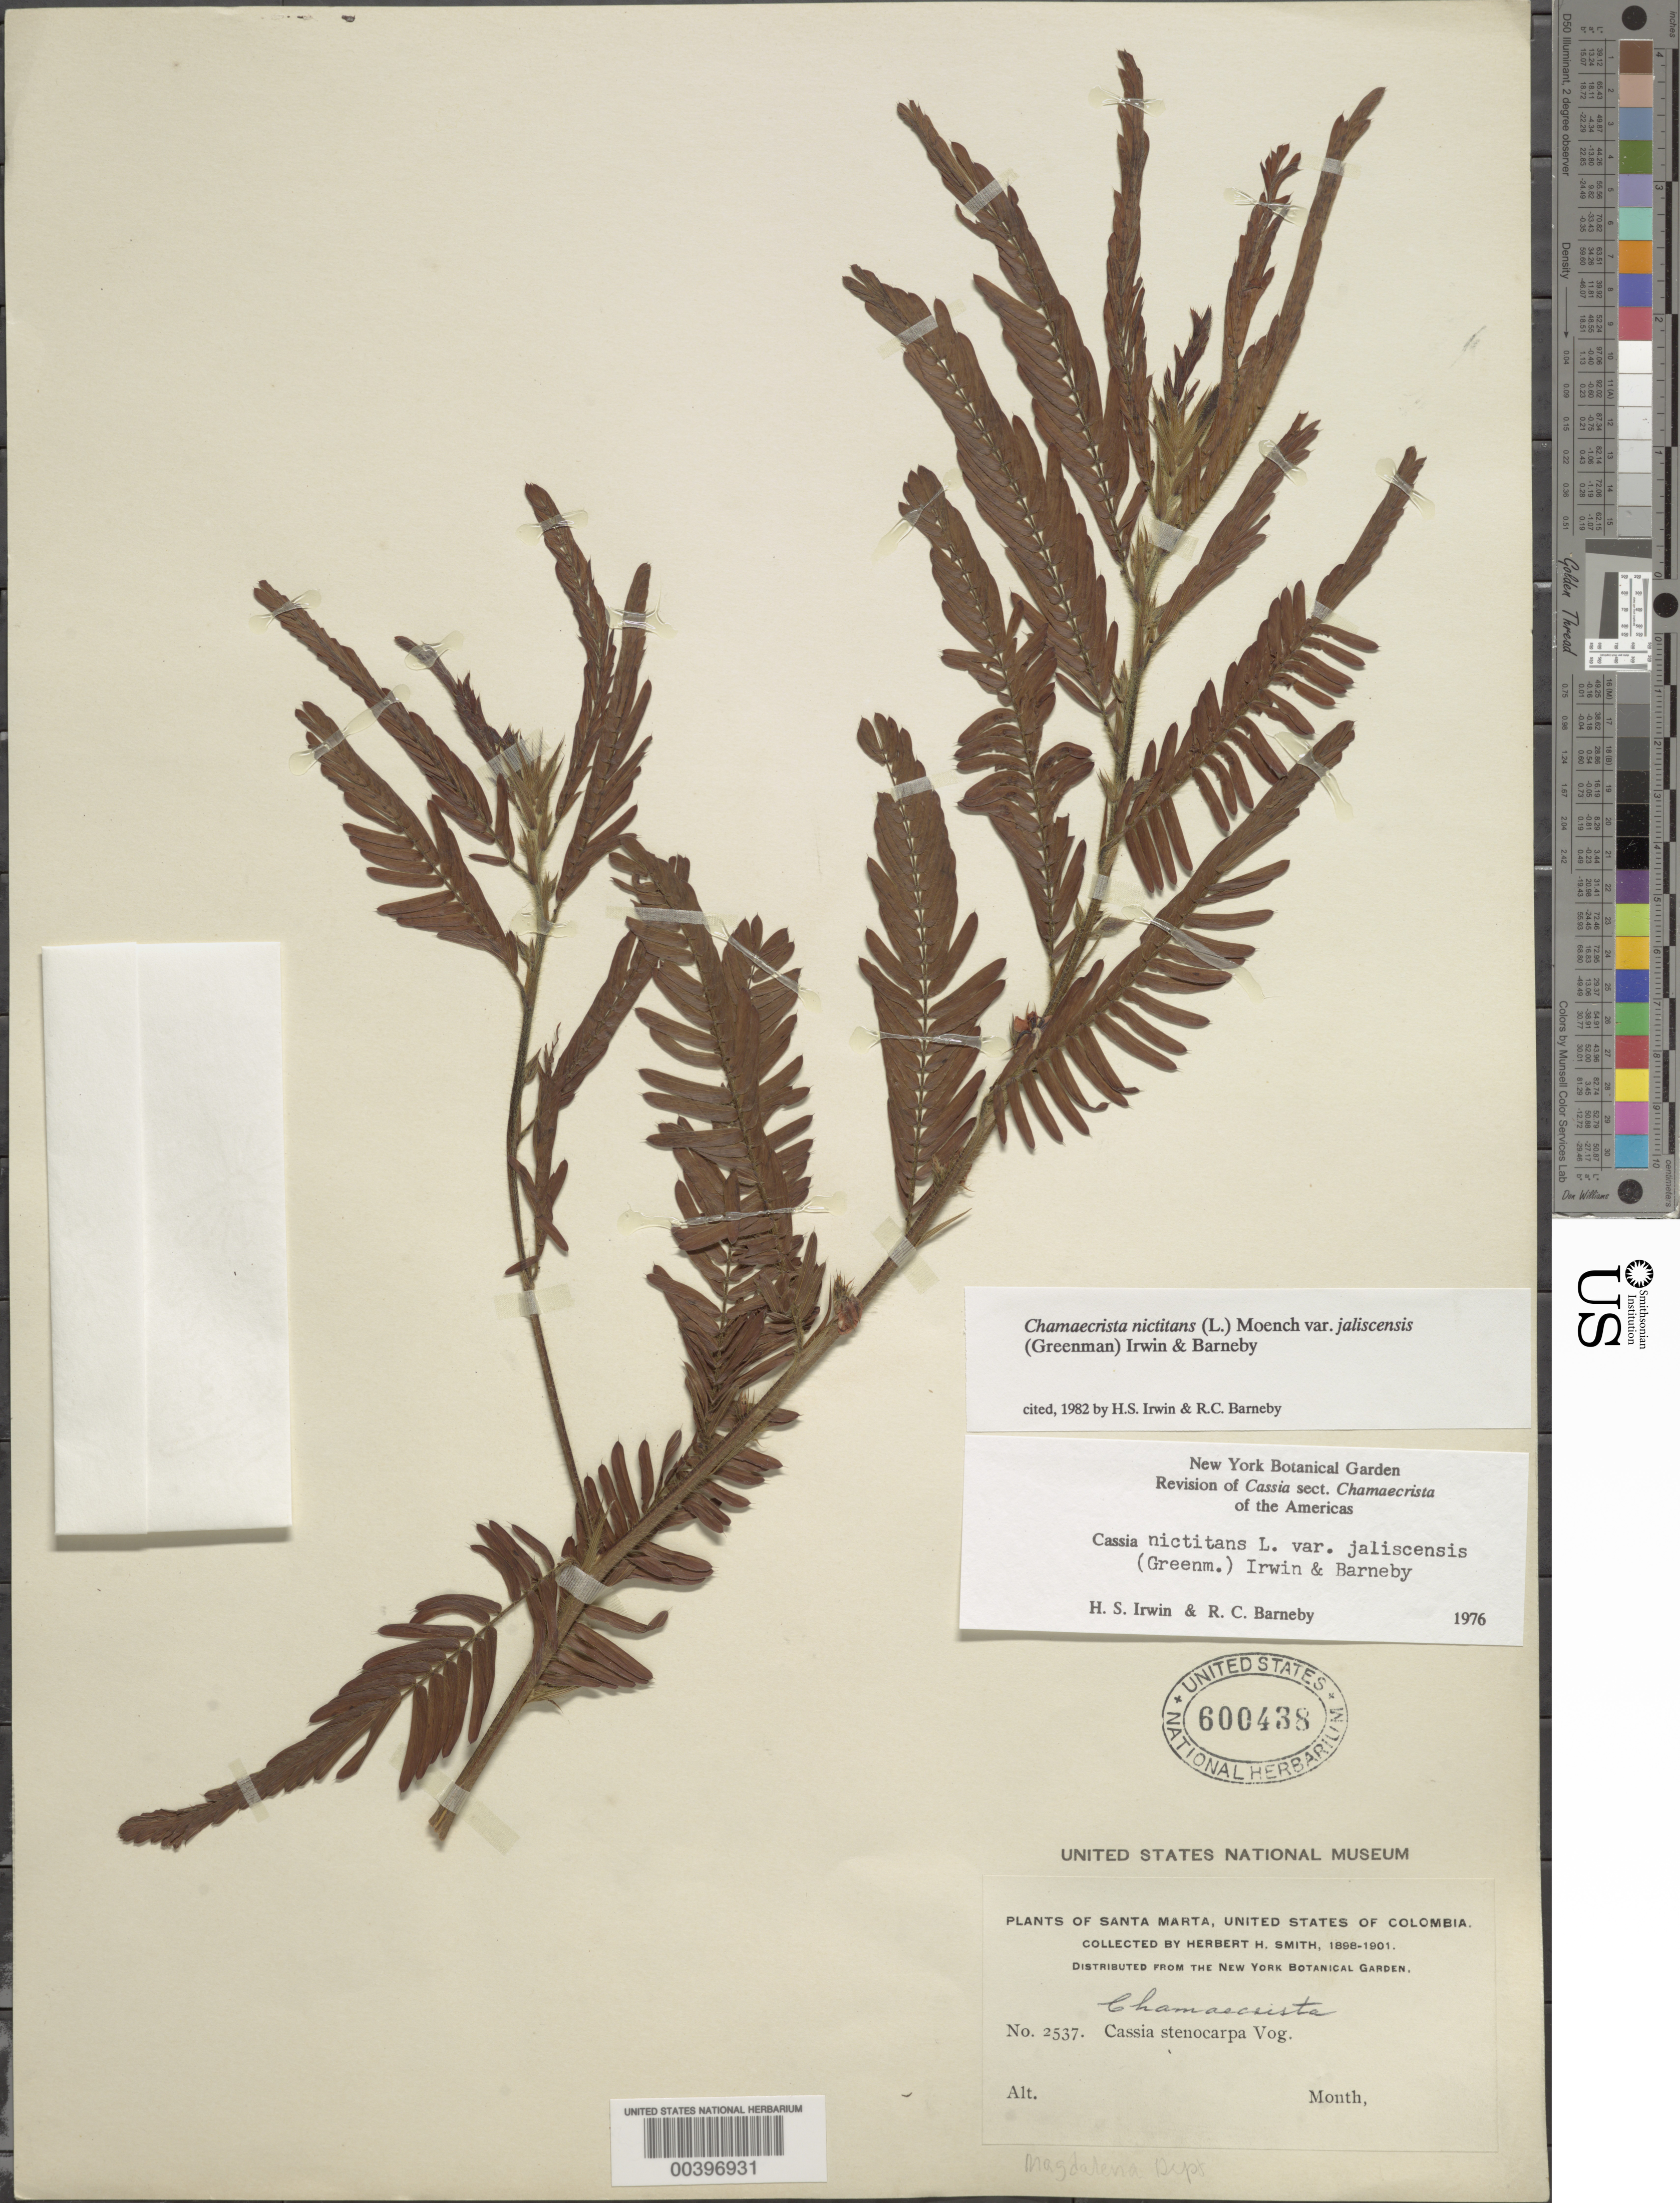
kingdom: Plantae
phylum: Tracheophyta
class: Magnoliopsida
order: Fabales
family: Fabaceae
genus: Chamaecrista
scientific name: Chamaecrista nictitans var. jaliscensis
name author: (Greenm.) H.S. Irwin & Barneby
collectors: Herbert H. Smith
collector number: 2537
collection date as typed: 1898 to -- -- 1901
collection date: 1898/1901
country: Colombia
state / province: Magdalena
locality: Santa Marta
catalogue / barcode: US 600438